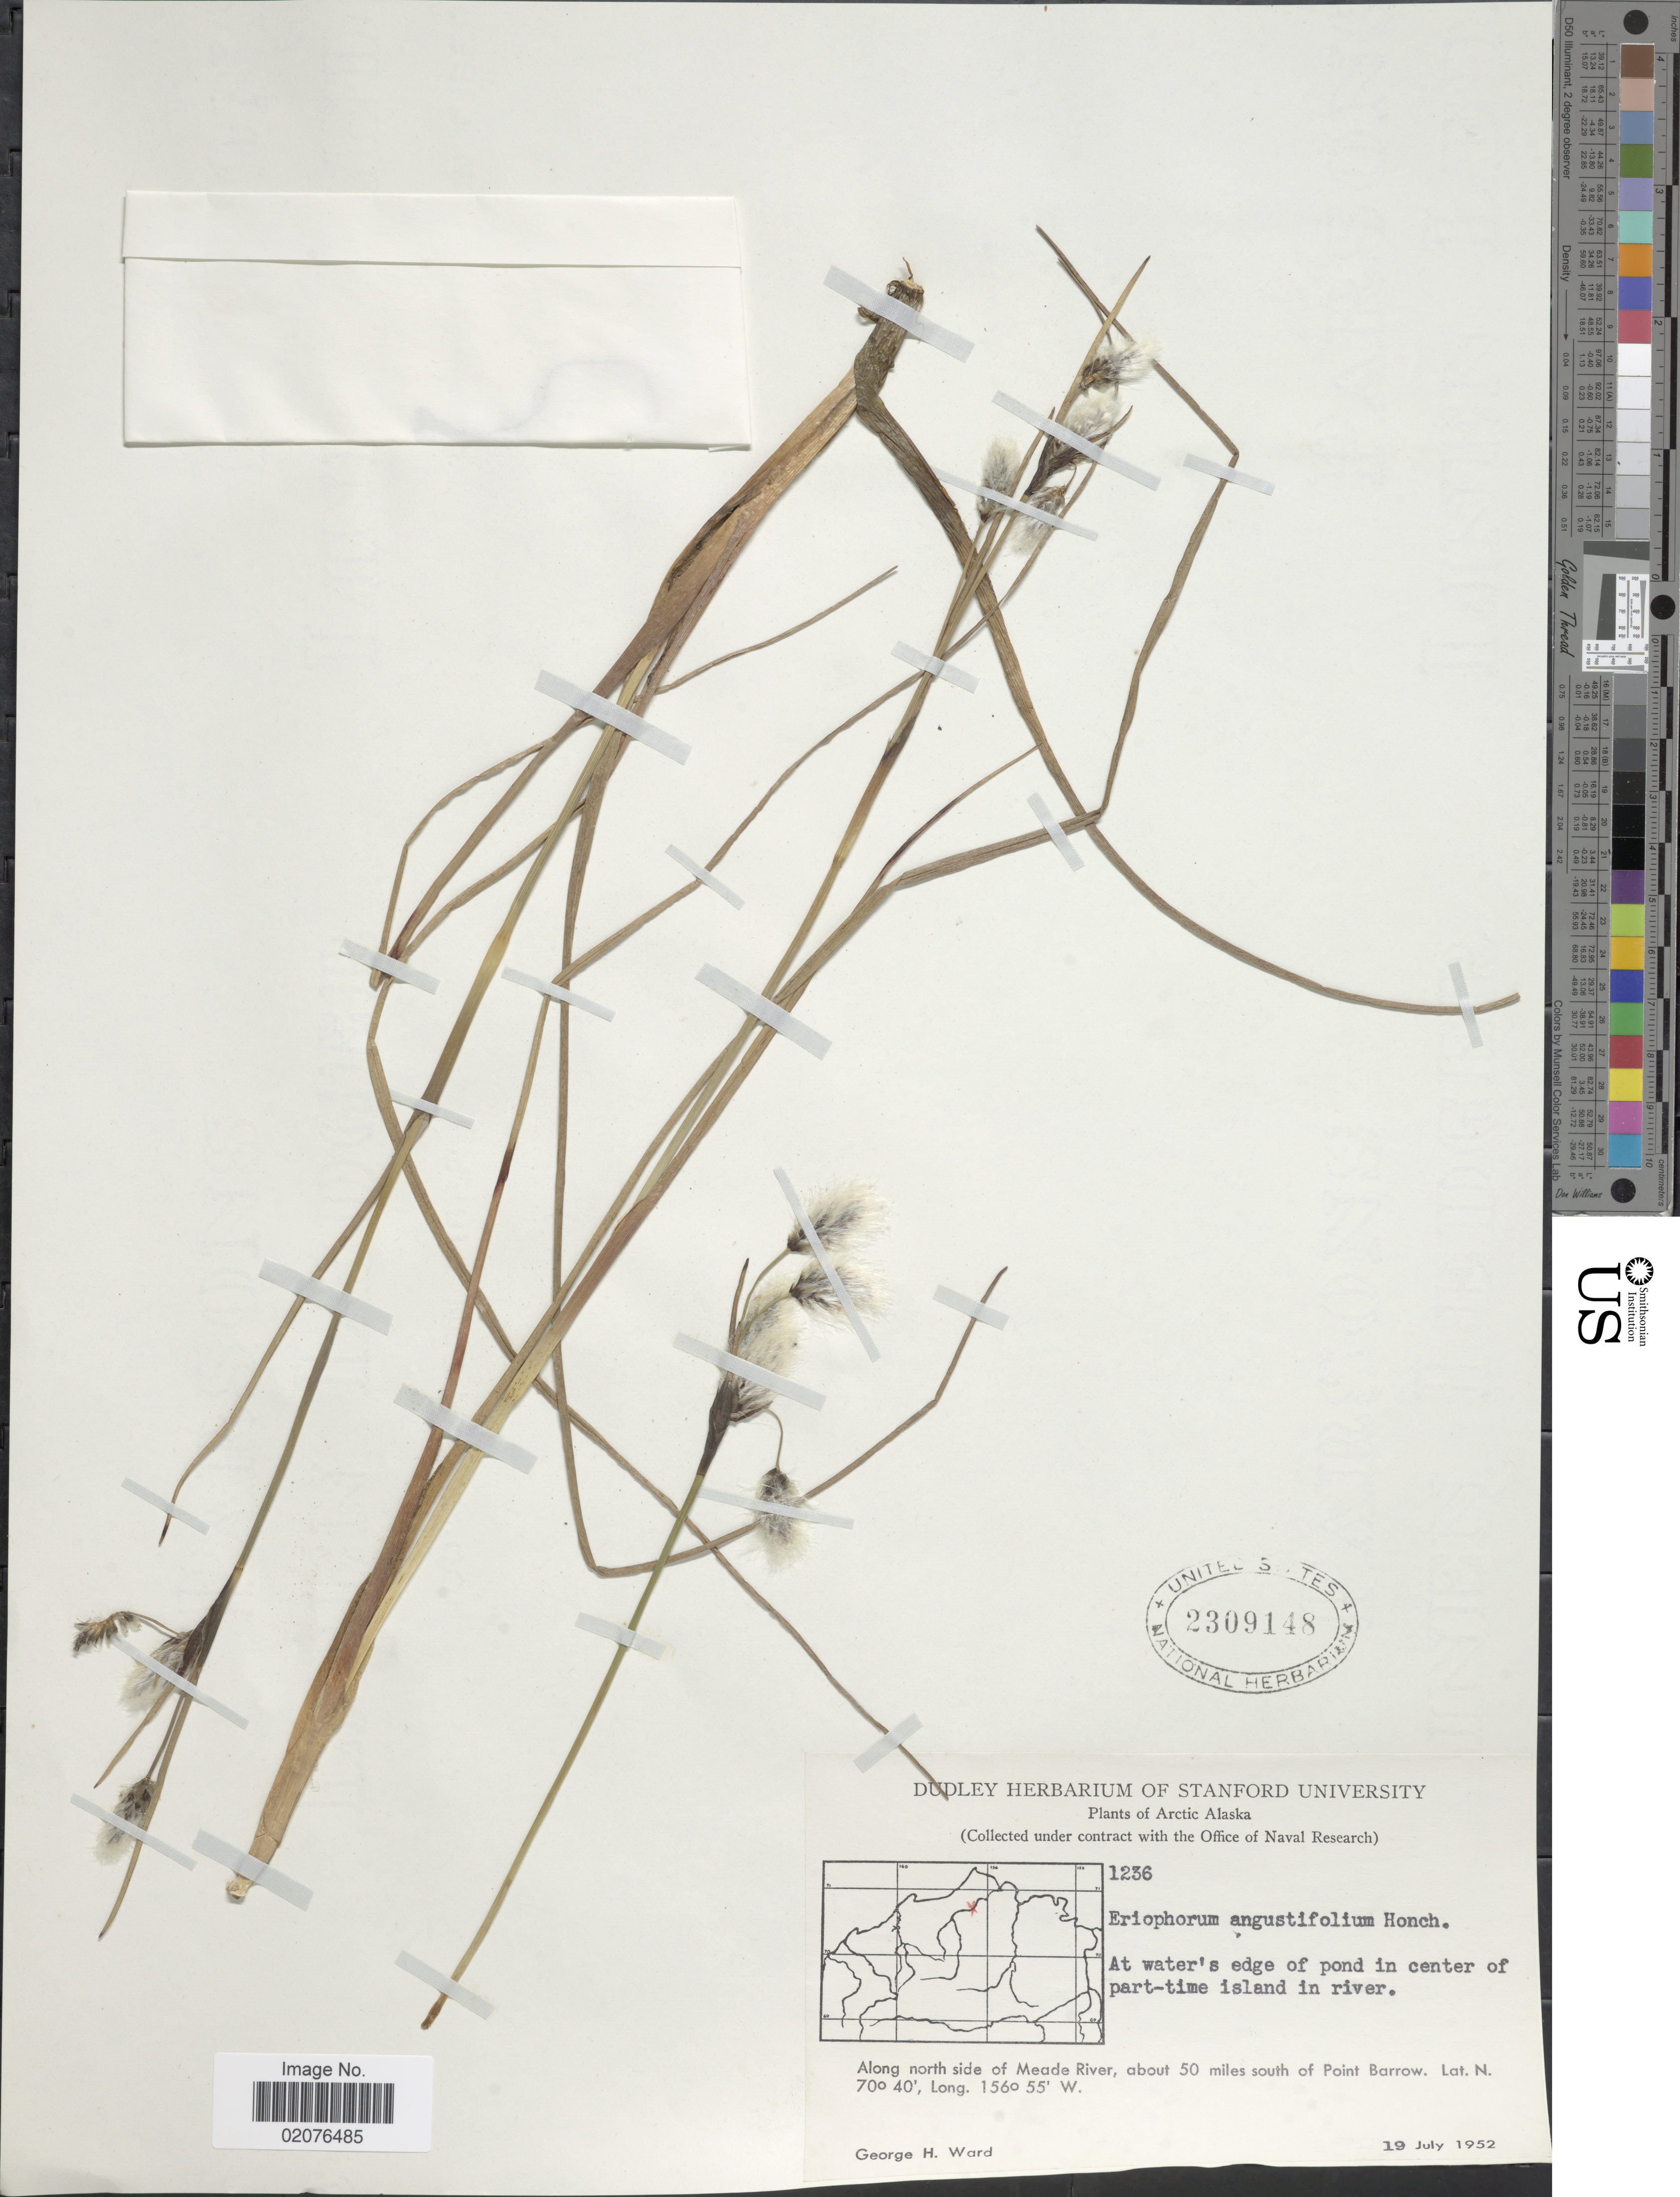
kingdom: Plantae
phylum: Tracheophyta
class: Liliopsida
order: Poales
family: Cyperaceae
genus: Eriophorum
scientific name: Eriophorum angustifolium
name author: Honck.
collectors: G. H. Ward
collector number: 1236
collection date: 1952-07-19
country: United States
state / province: Alaska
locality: Arctic Alaska, Along north side of Meade River, about 50 miles south of Point Barrow, At water's edge of pond in center of part-time island in river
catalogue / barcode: US 2309148